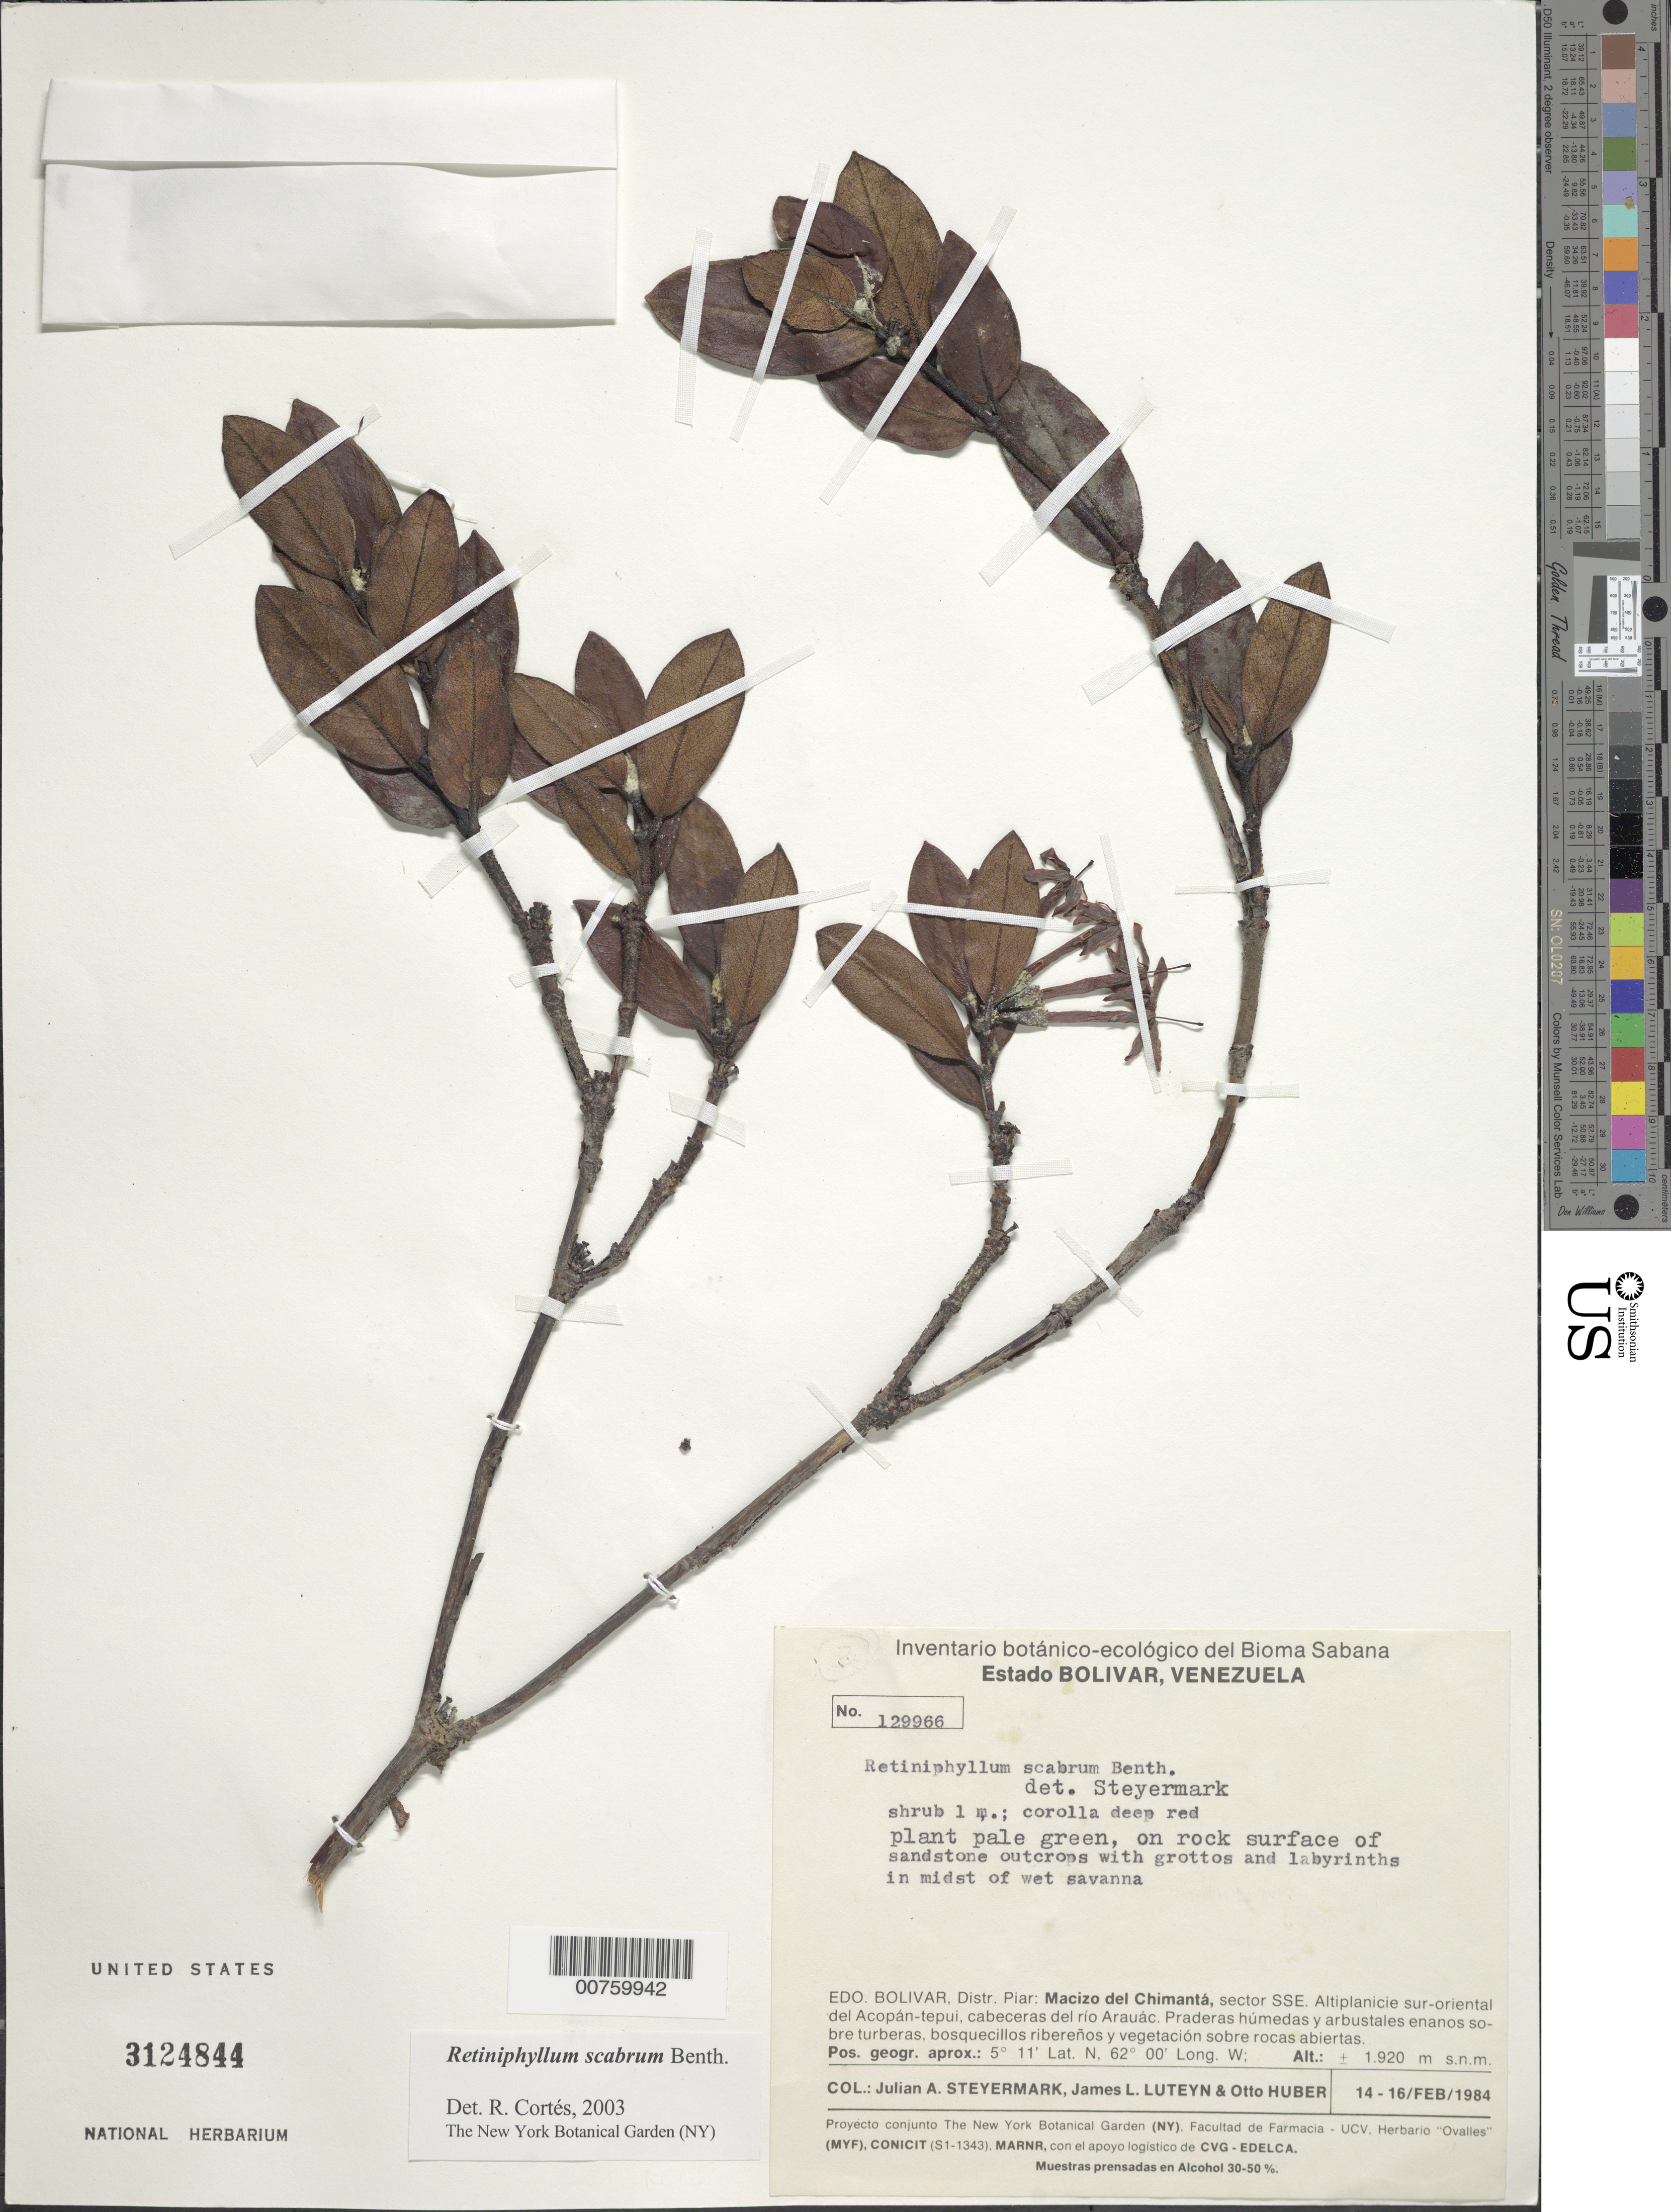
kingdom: Plantae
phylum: Tracheophyta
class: Magnoliopsida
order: Gentianales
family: Rubiaceae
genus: Retiniphyllum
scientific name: Retiniphyllum scabrum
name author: Benth.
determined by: Cortes R., G.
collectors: J. Steyermark, J. L. Luteyn & O. Huber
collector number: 129966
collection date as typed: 14-Feb-84 to 16-Feb-84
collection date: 1984-02-14/1984-02-16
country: Venezuela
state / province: Bolívar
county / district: Piar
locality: Macizo del Chimantá, sector SSE. Altiplanicie sur-oriental del Acopán-tepuí, cabeceras del río Arauác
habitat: Rock surface of sandstone outcrops with grottos & labyrinths in midst of wet savanna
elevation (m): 1920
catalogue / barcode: US 3124844